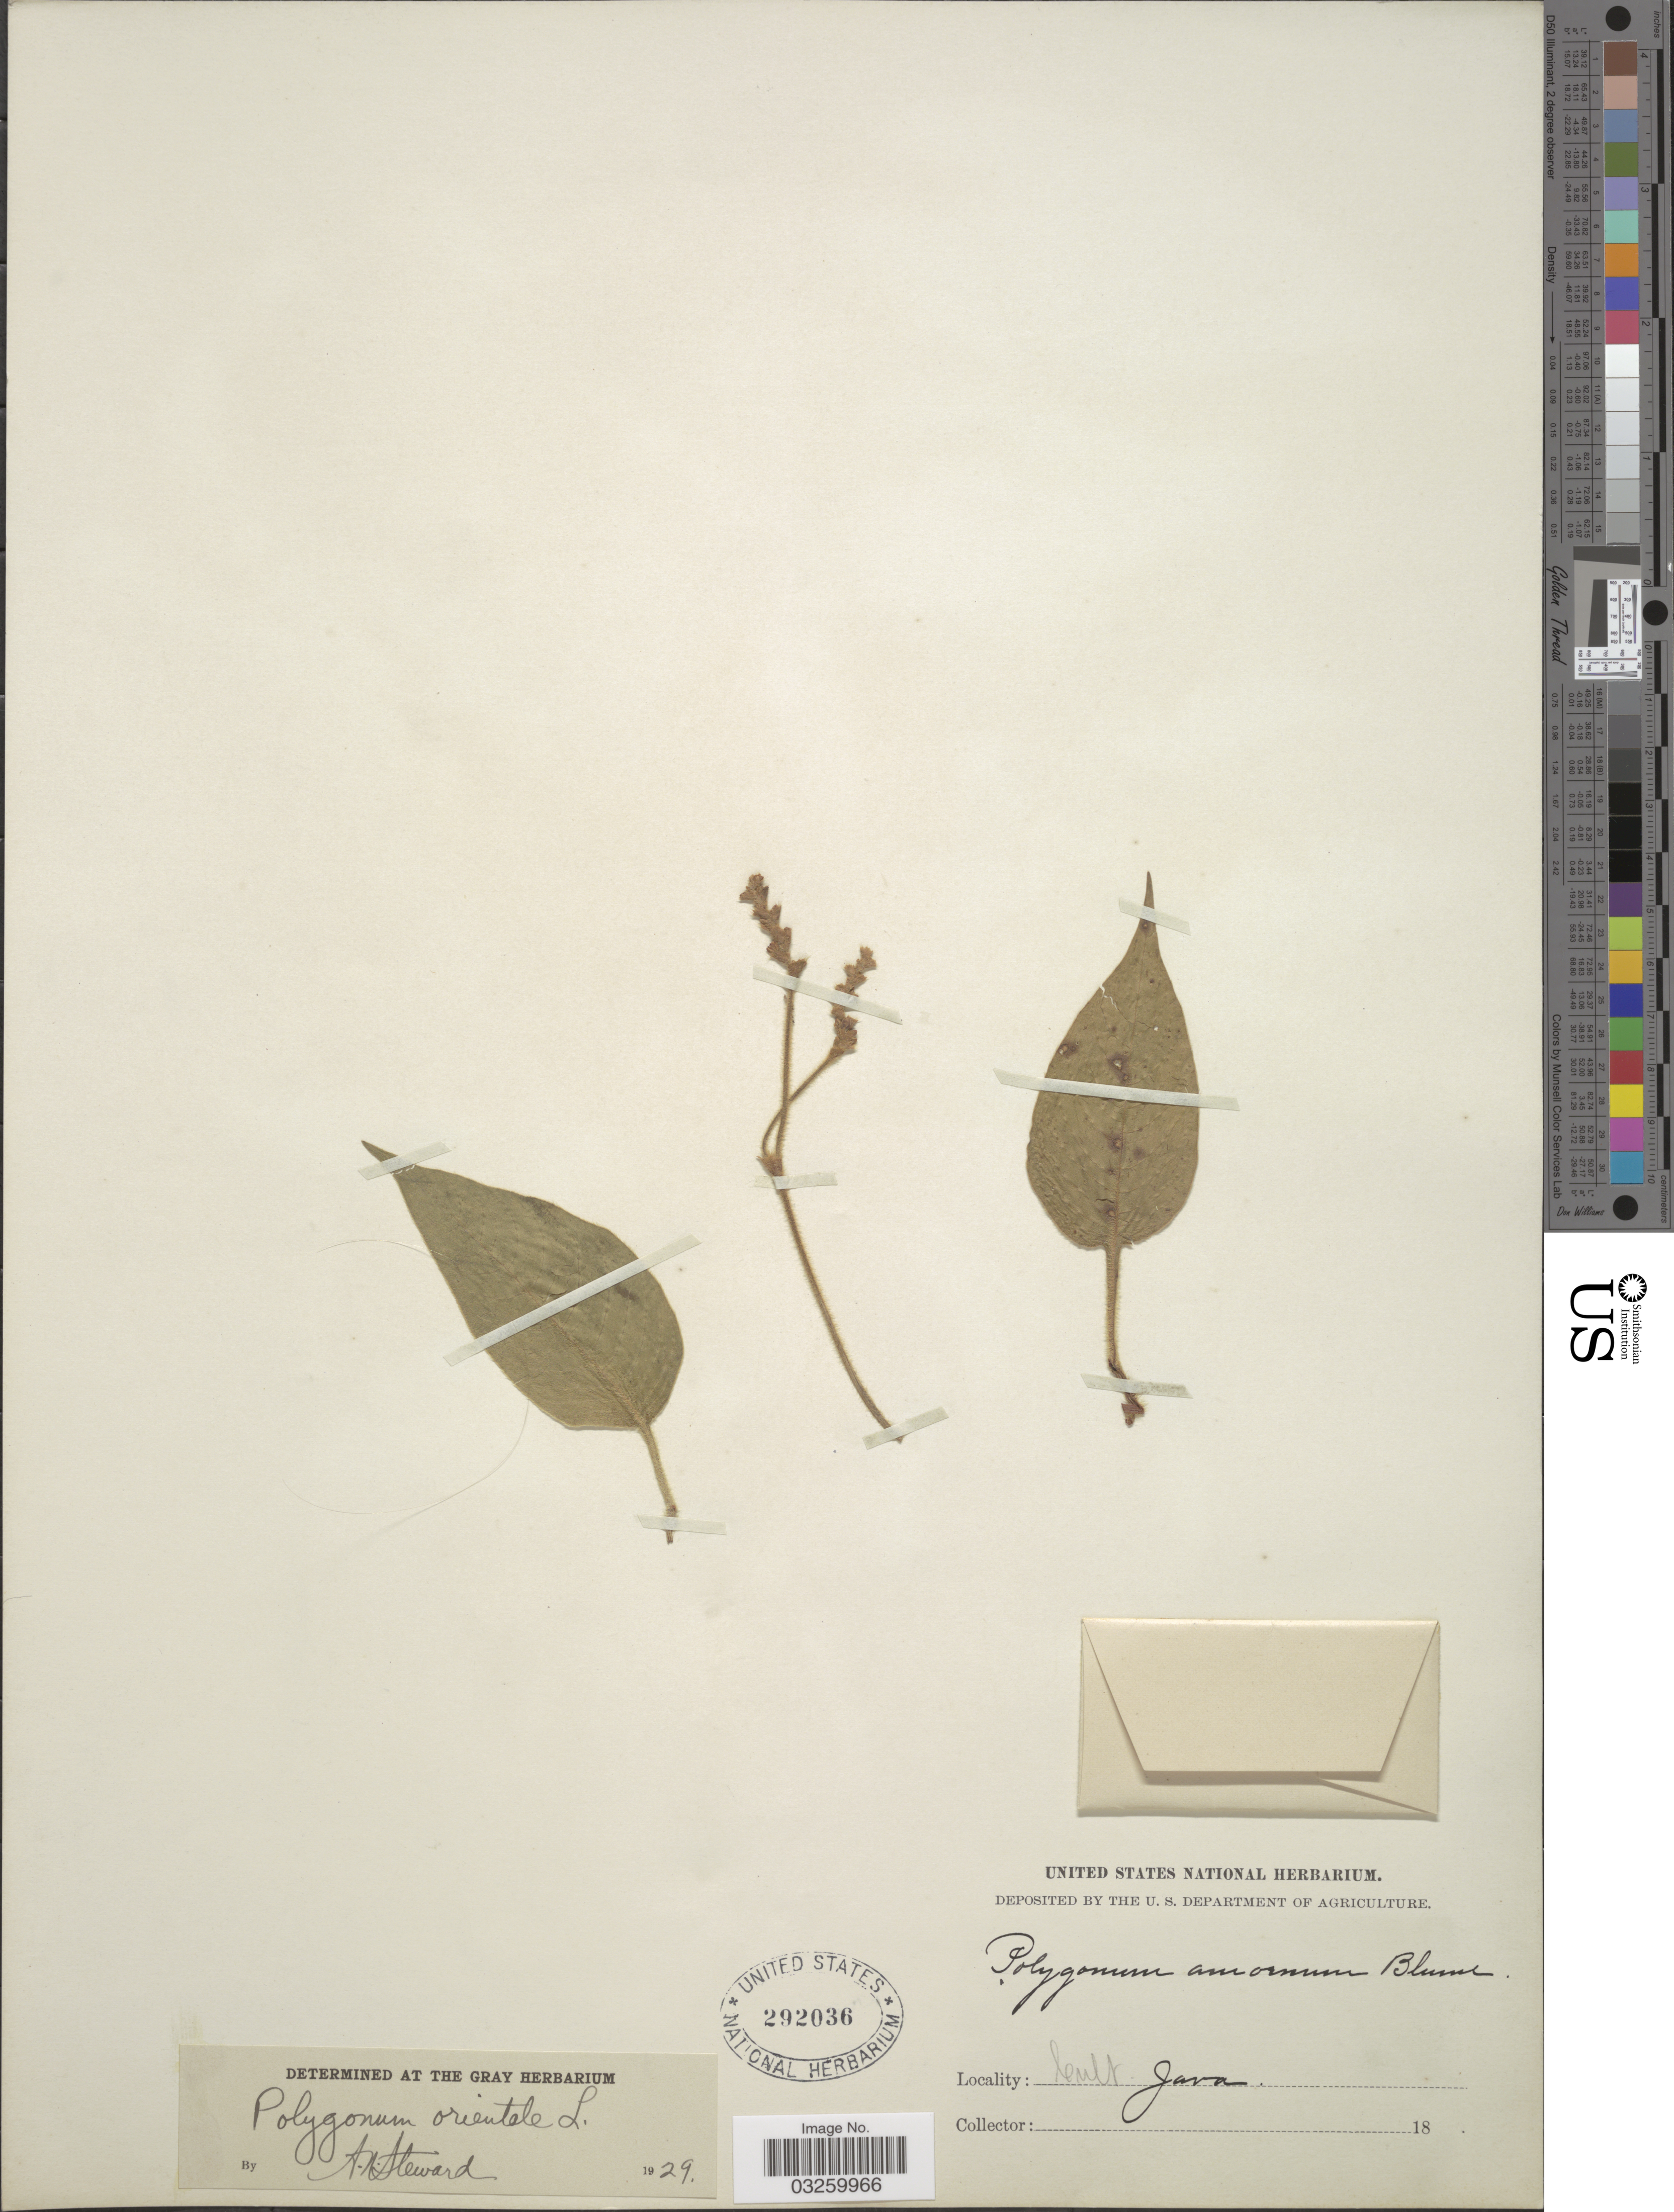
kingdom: Plantae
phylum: Tracheophyta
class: Magnoliopsida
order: Caryophyllales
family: Polygonaceae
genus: Persicaria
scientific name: Persicaria orientalis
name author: (L.) Spach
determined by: Wagner, W. L., (BOT), Smithsonian Institution - National Museum of Natural History (UNITED STATES)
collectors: ex herb. United States National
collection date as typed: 18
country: Indonesia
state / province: Java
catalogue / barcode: US 292036